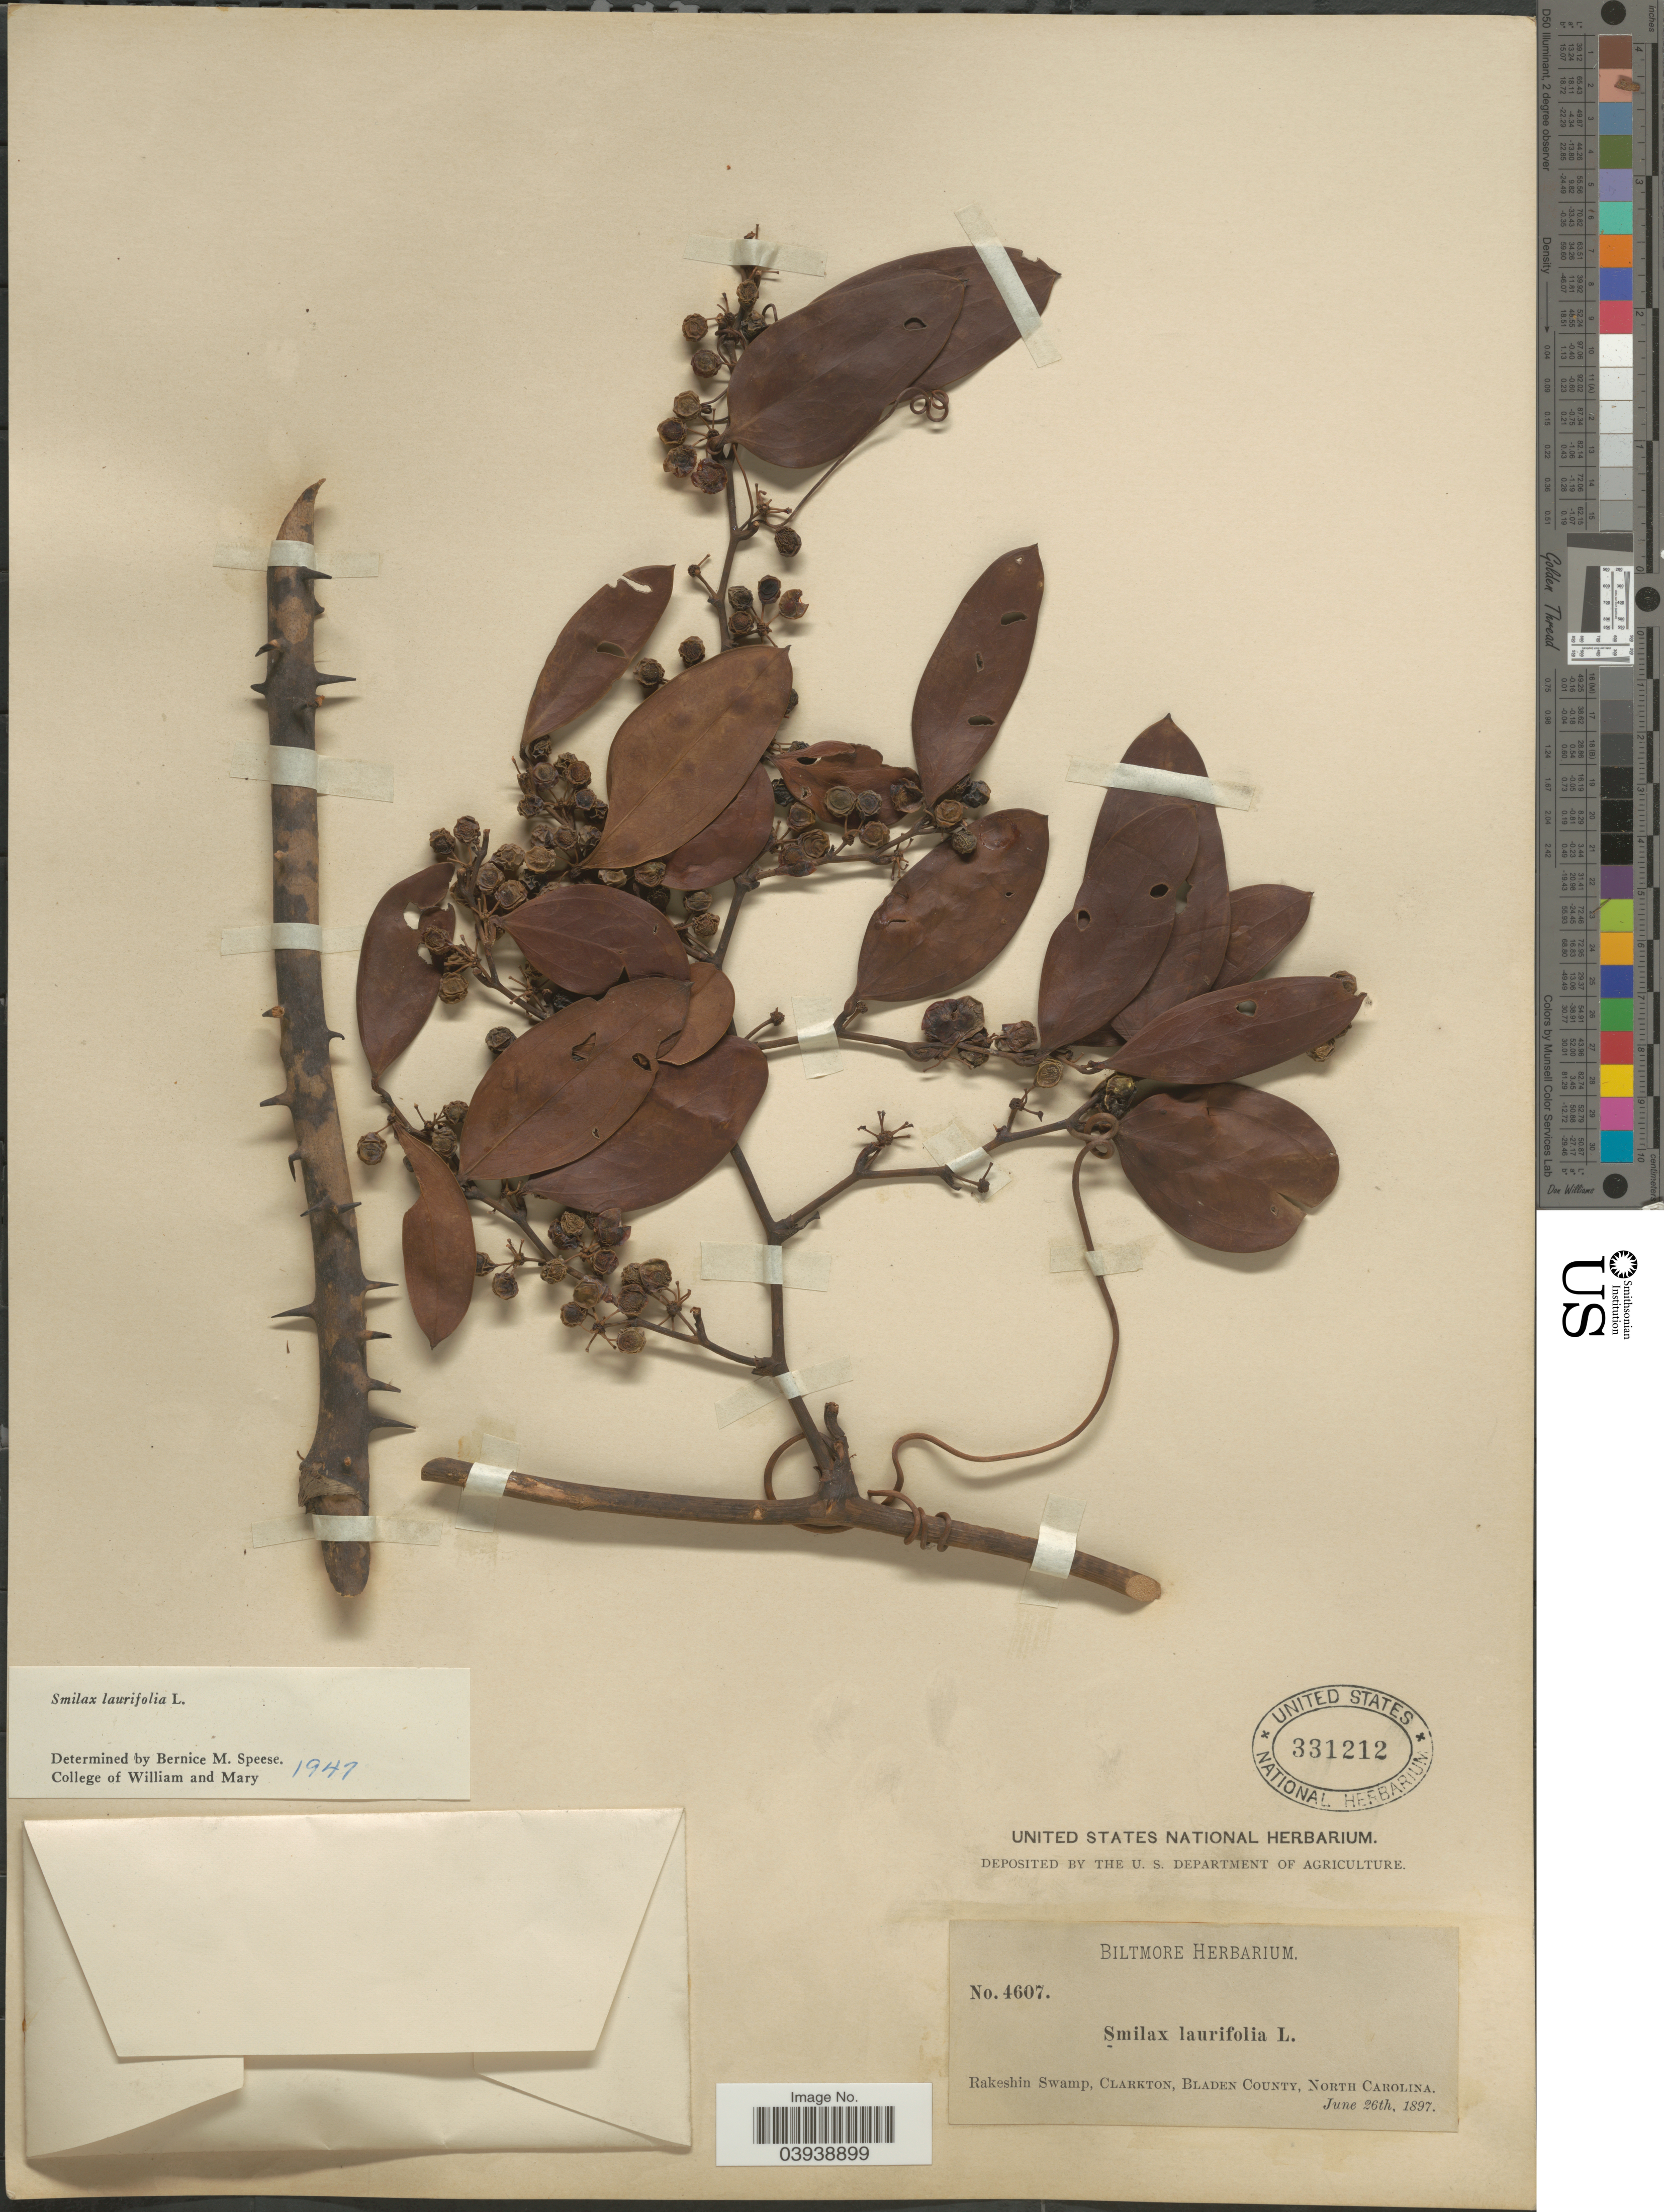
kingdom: Plantae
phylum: Tracheophyta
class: Liliopsida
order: Liliales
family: Smilacaceae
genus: Smilax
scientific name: Smilax laurifolia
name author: L.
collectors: ex herb. Biltmore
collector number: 4607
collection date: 1897-06-26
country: United States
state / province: North Carolina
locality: Rakeshin Swamp, Clarkton, Bladen County.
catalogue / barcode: US 331212